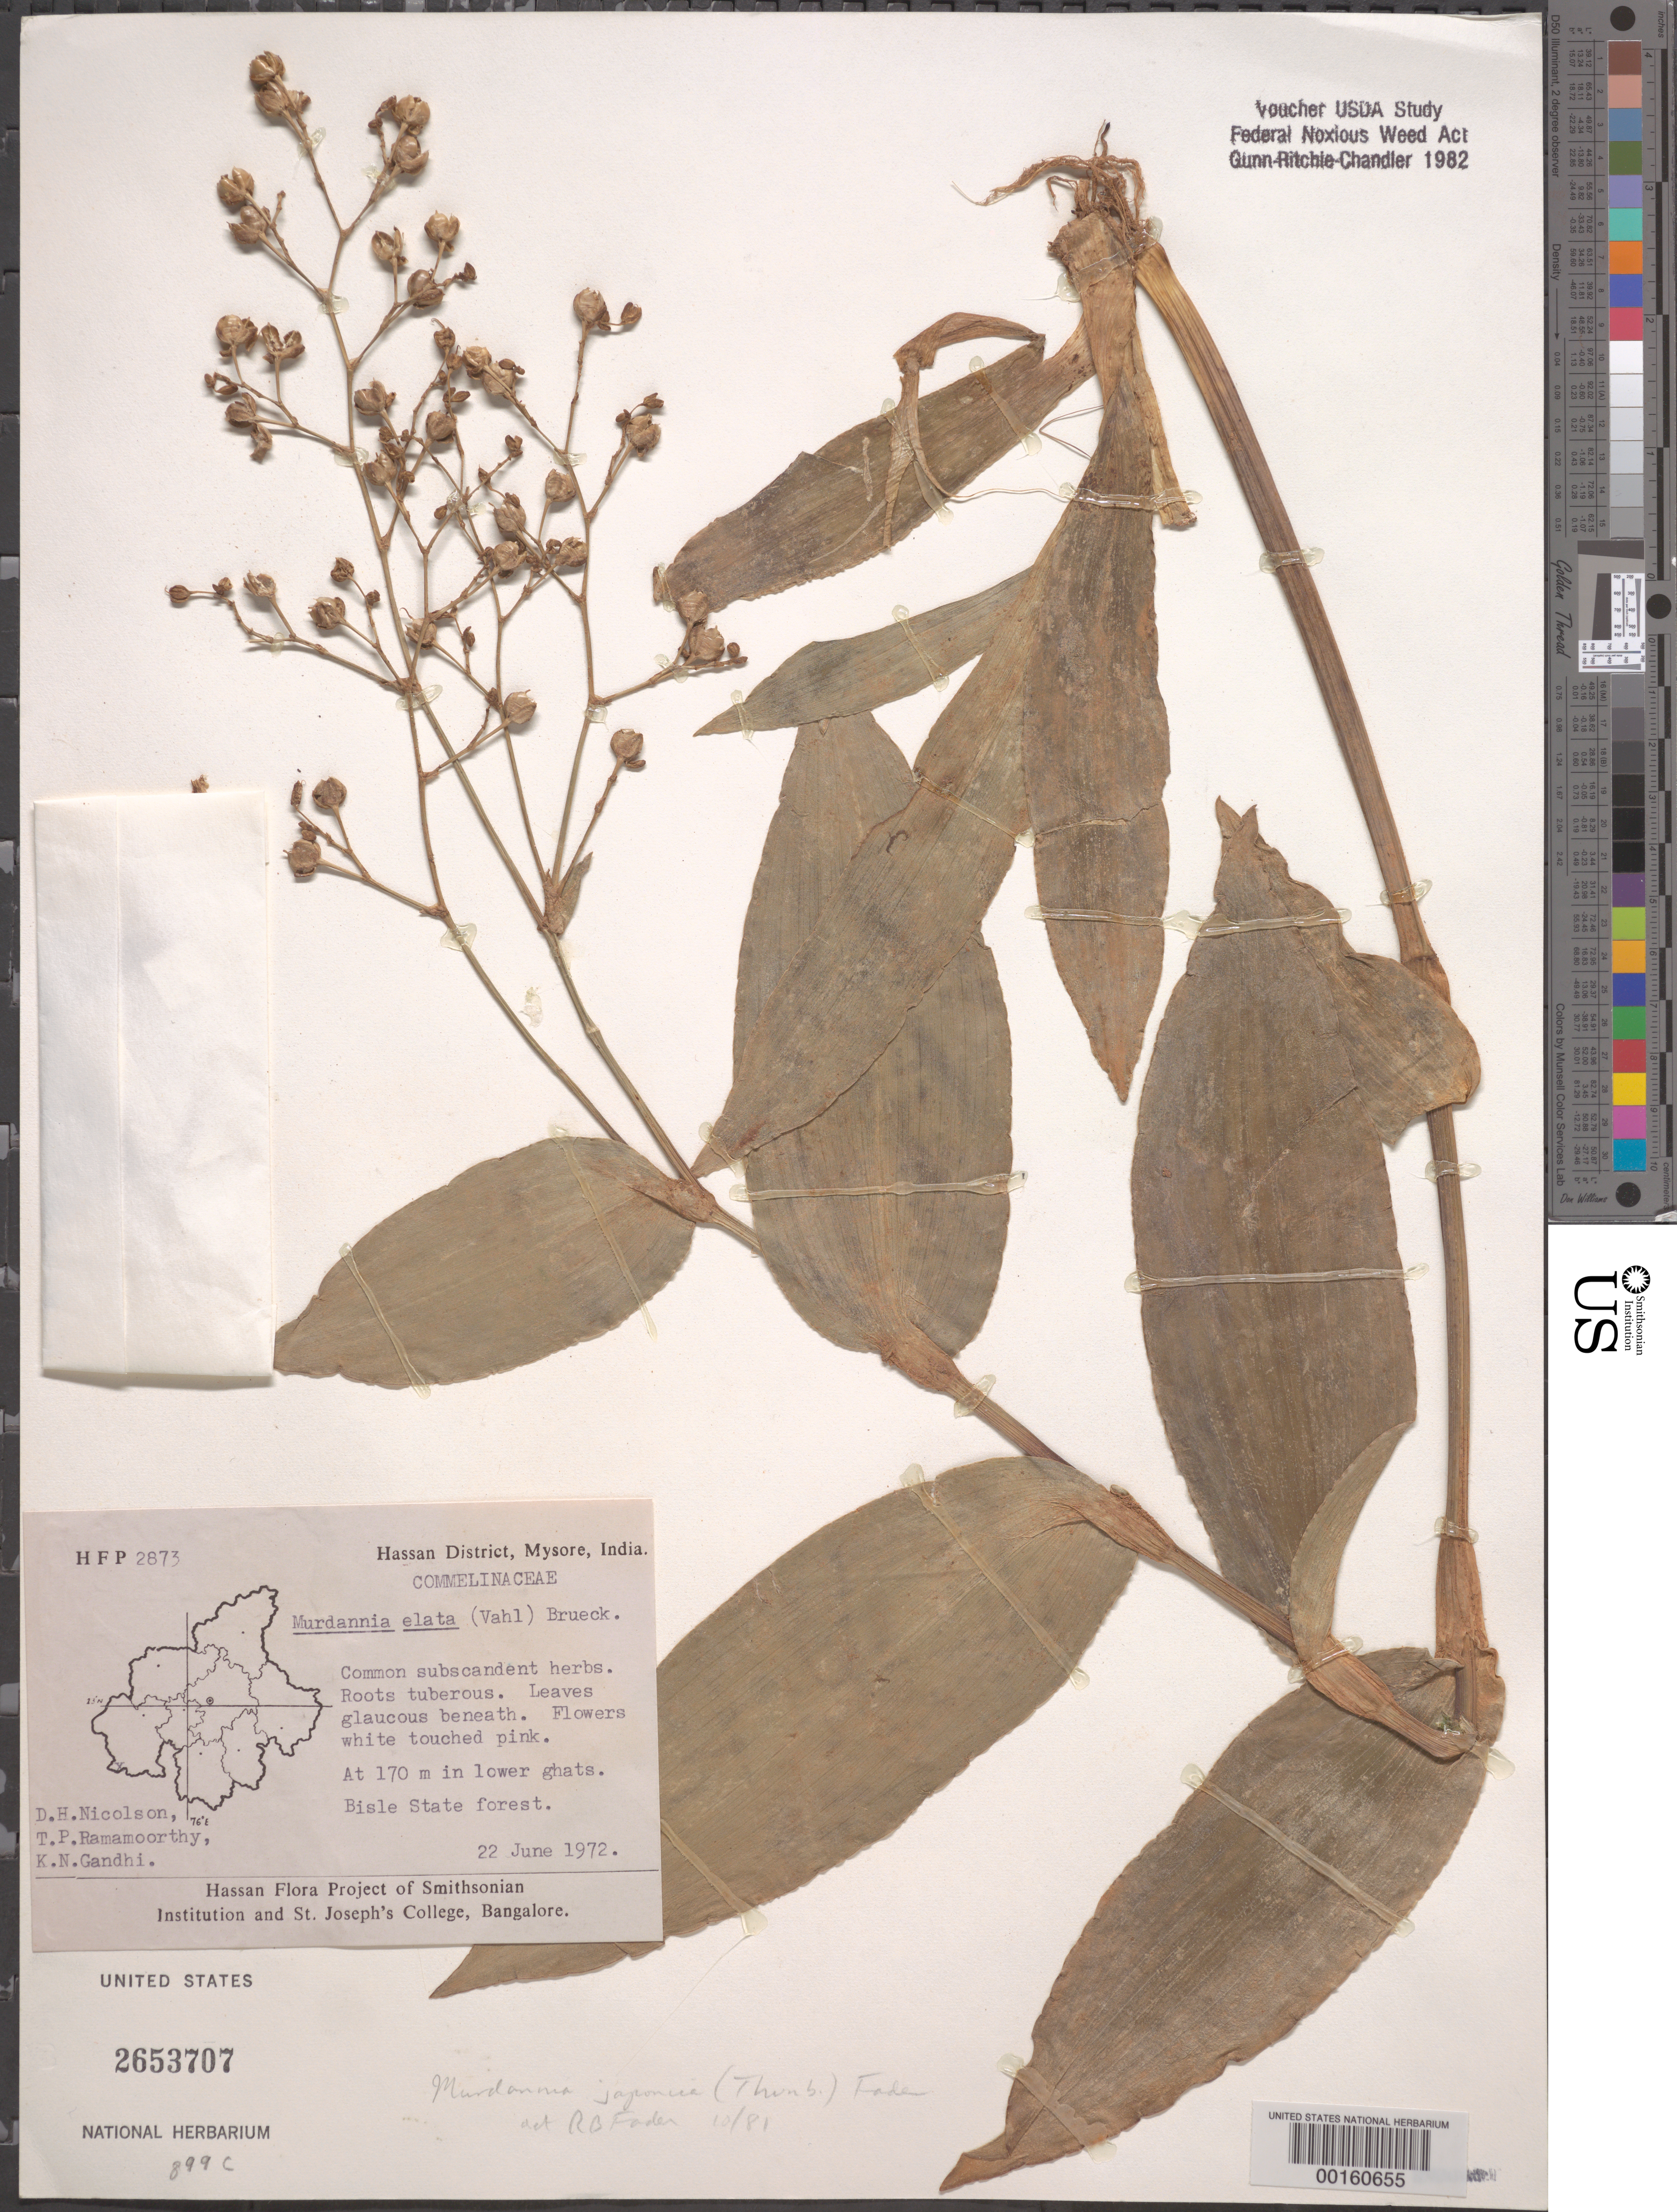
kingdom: Plantae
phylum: Tracheophyta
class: Liliopsida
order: Commelinales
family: Commelinaceae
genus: Murdannia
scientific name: Murdannia japonica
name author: (Thunb.) Faden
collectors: D. H. Nicolson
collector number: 2873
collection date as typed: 22 Jun 1972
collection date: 1972-06-22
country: India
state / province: Karnataka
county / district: Hassan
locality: Bisle state forest, mysore state [mysore state = karnataka.]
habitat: Lower ghats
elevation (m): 170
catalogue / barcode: US 2653707